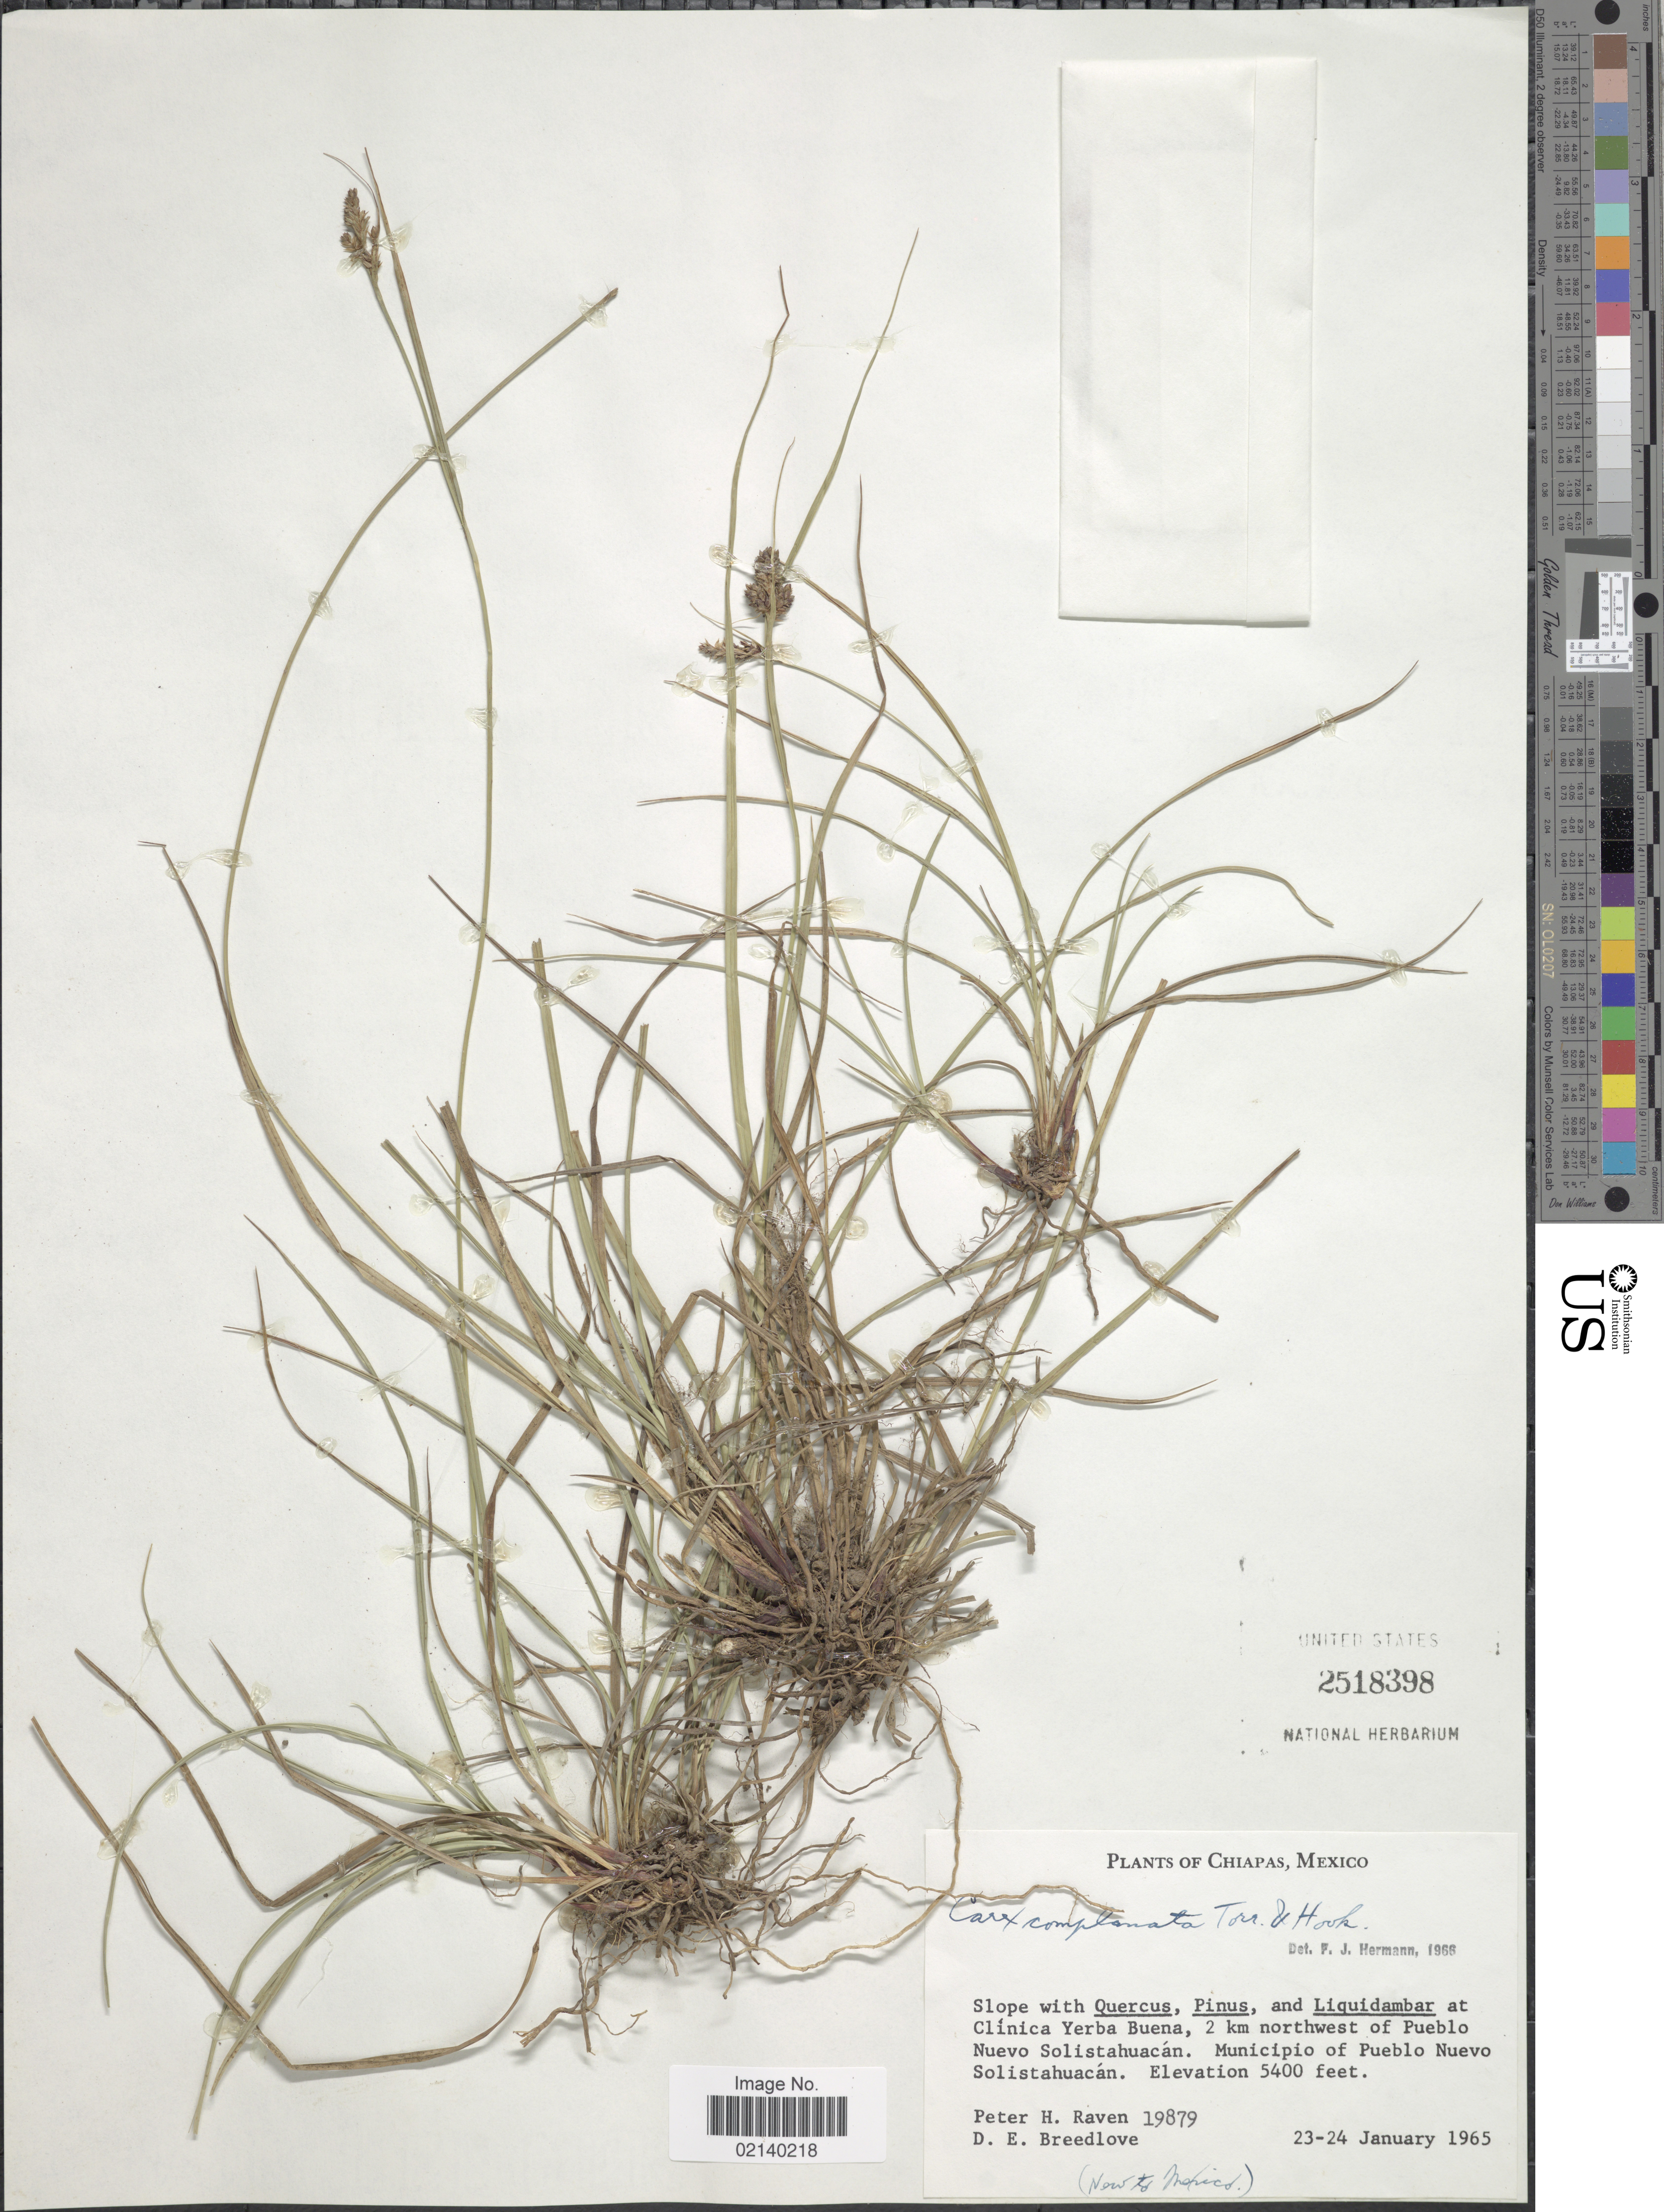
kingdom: Plantae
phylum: Tracheophyta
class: Liliopsida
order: Poales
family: Cyperaceae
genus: Carex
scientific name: Carex complanata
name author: Torr. & Hook.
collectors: P. Raven & D. E. Breedlove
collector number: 19879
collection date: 1965-01-23/1965-01-24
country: Mexico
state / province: Chiapas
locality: Clinica Yerba Buena, 2 km northwest of Pueblo Nuevo Solistahuacan. Municipio de Pueblo Nuevo Solistahuacan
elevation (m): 1646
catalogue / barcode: US 2518398